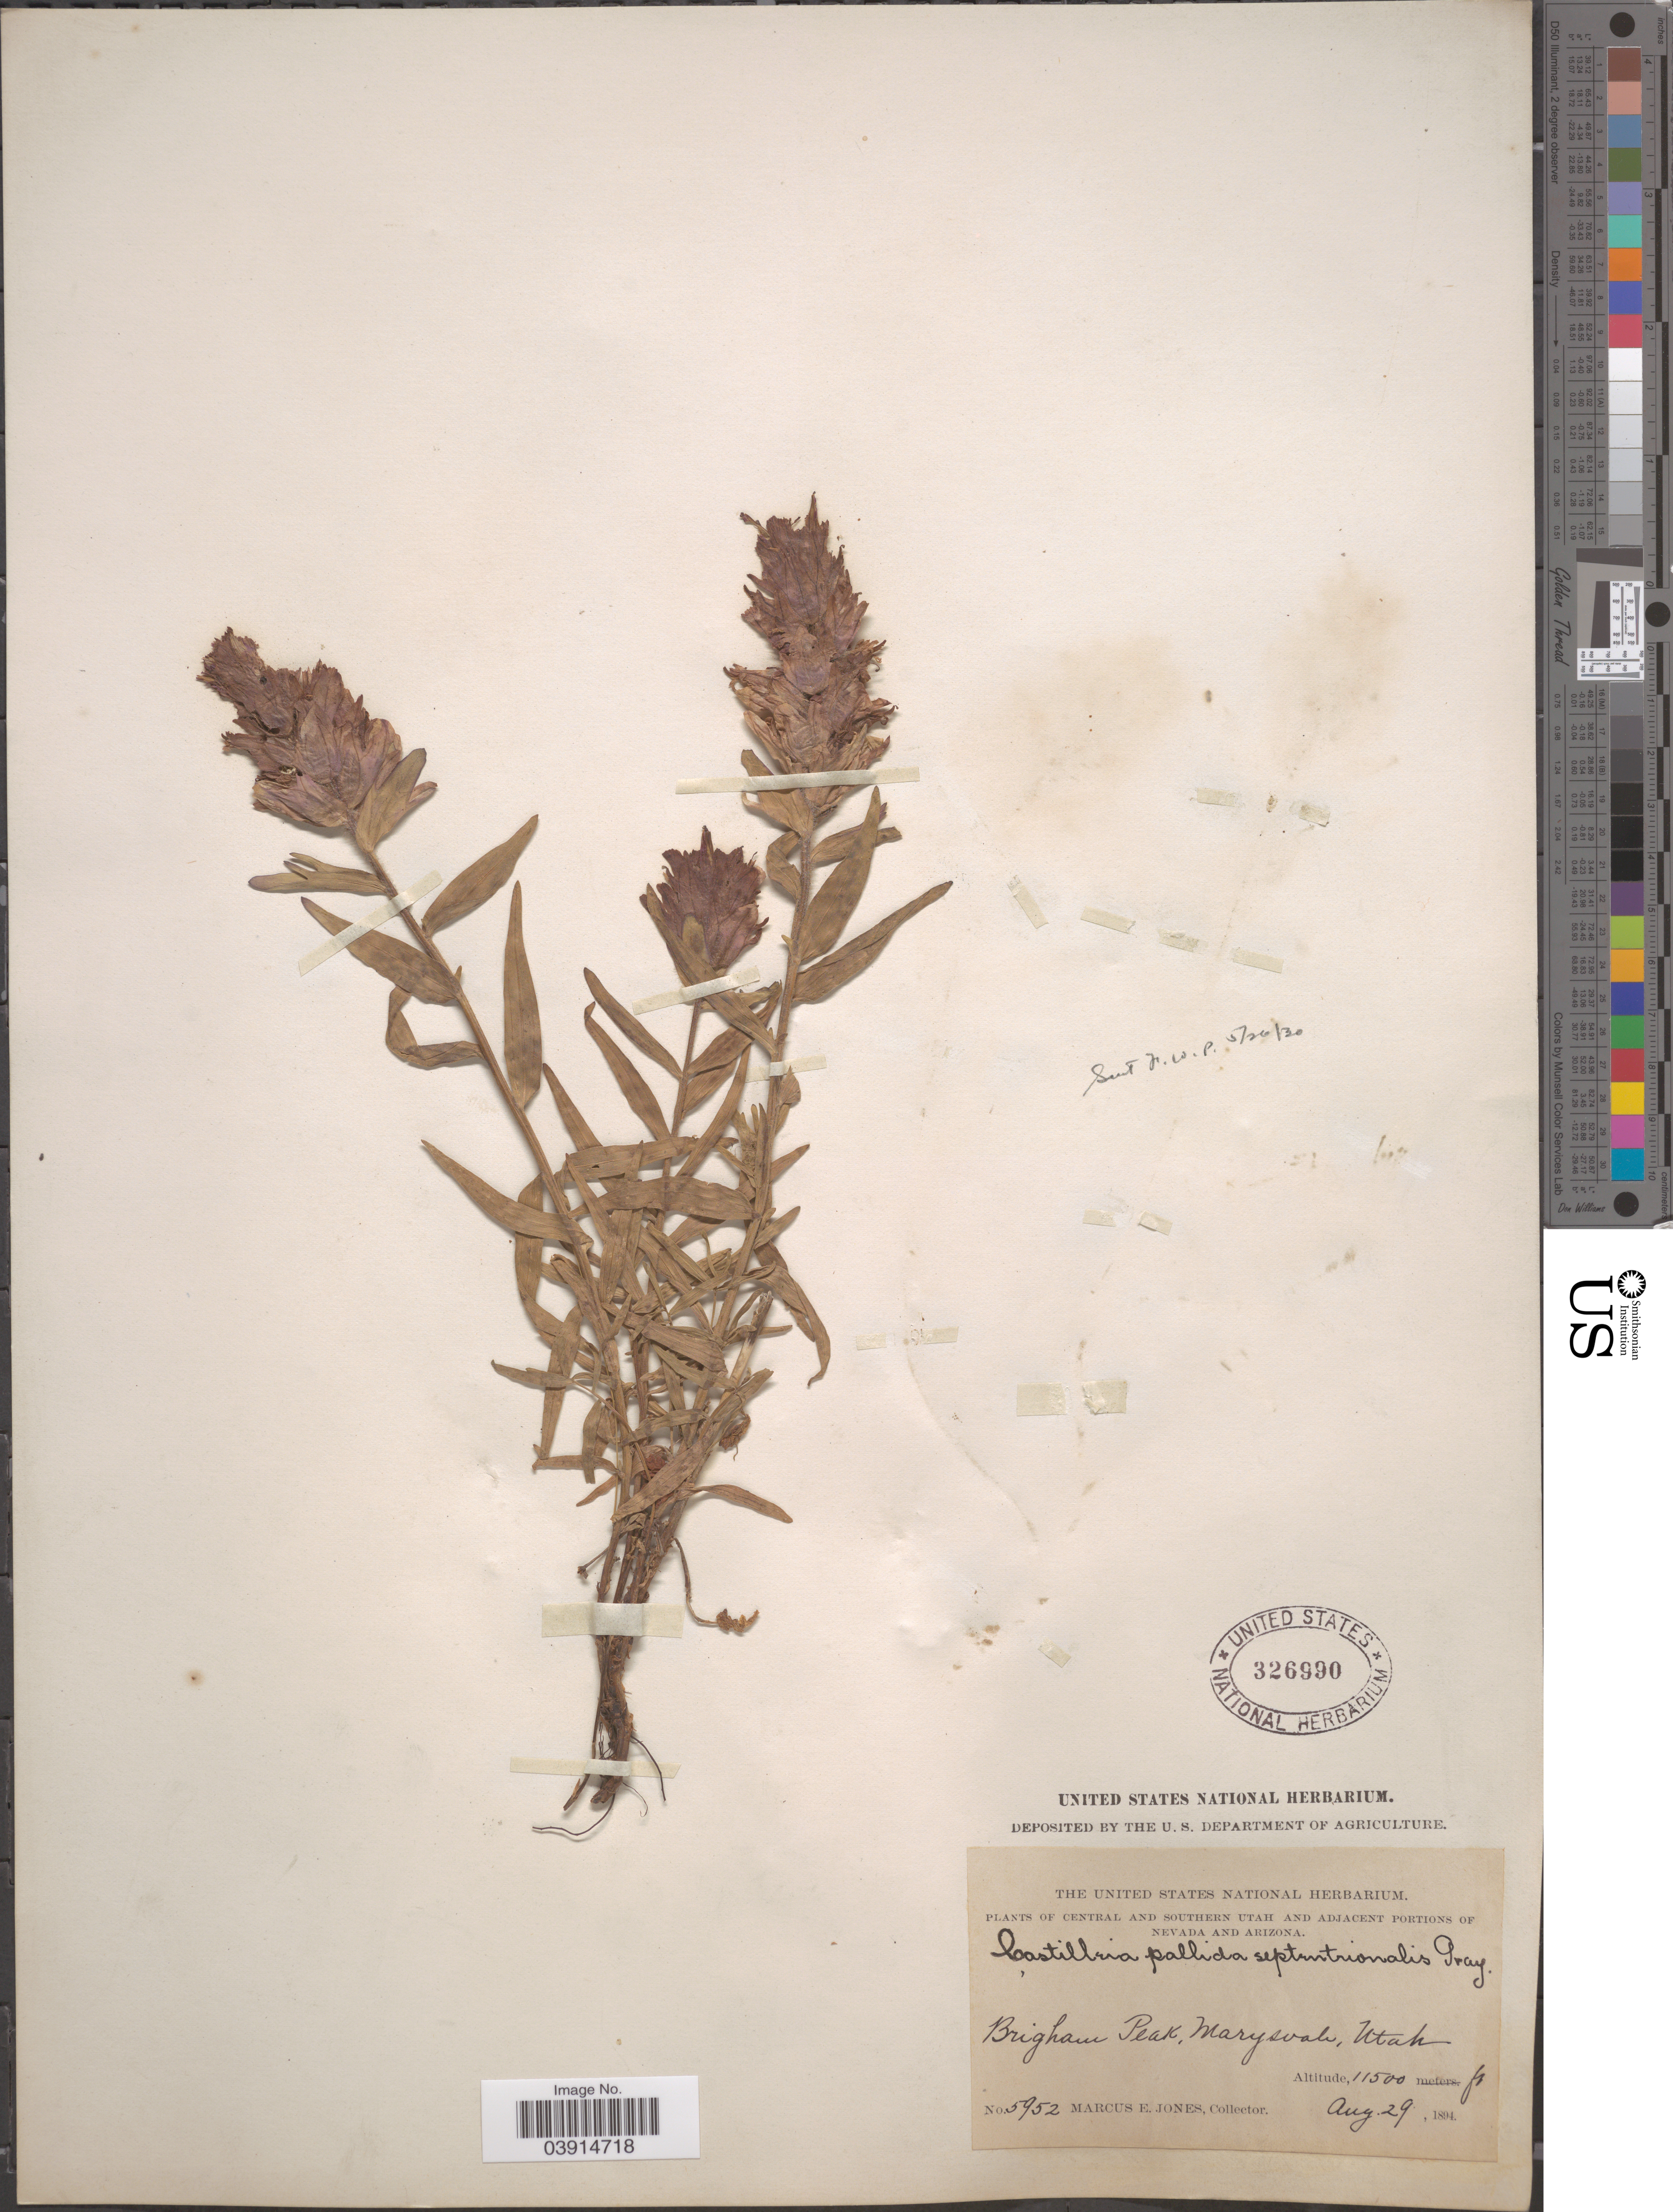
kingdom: Plantae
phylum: Tracheophyta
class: Magnoliopsida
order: Lamiales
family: Orobanchaceae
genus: Castilleja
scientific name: Castilleja sp.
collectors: M. E. Jones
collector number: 5952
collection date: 1894-08-29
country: United States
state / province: Utah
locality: Central and Southern Utah. Brigham Peak, Marysvale.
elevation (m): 3505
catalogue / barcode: US 326990